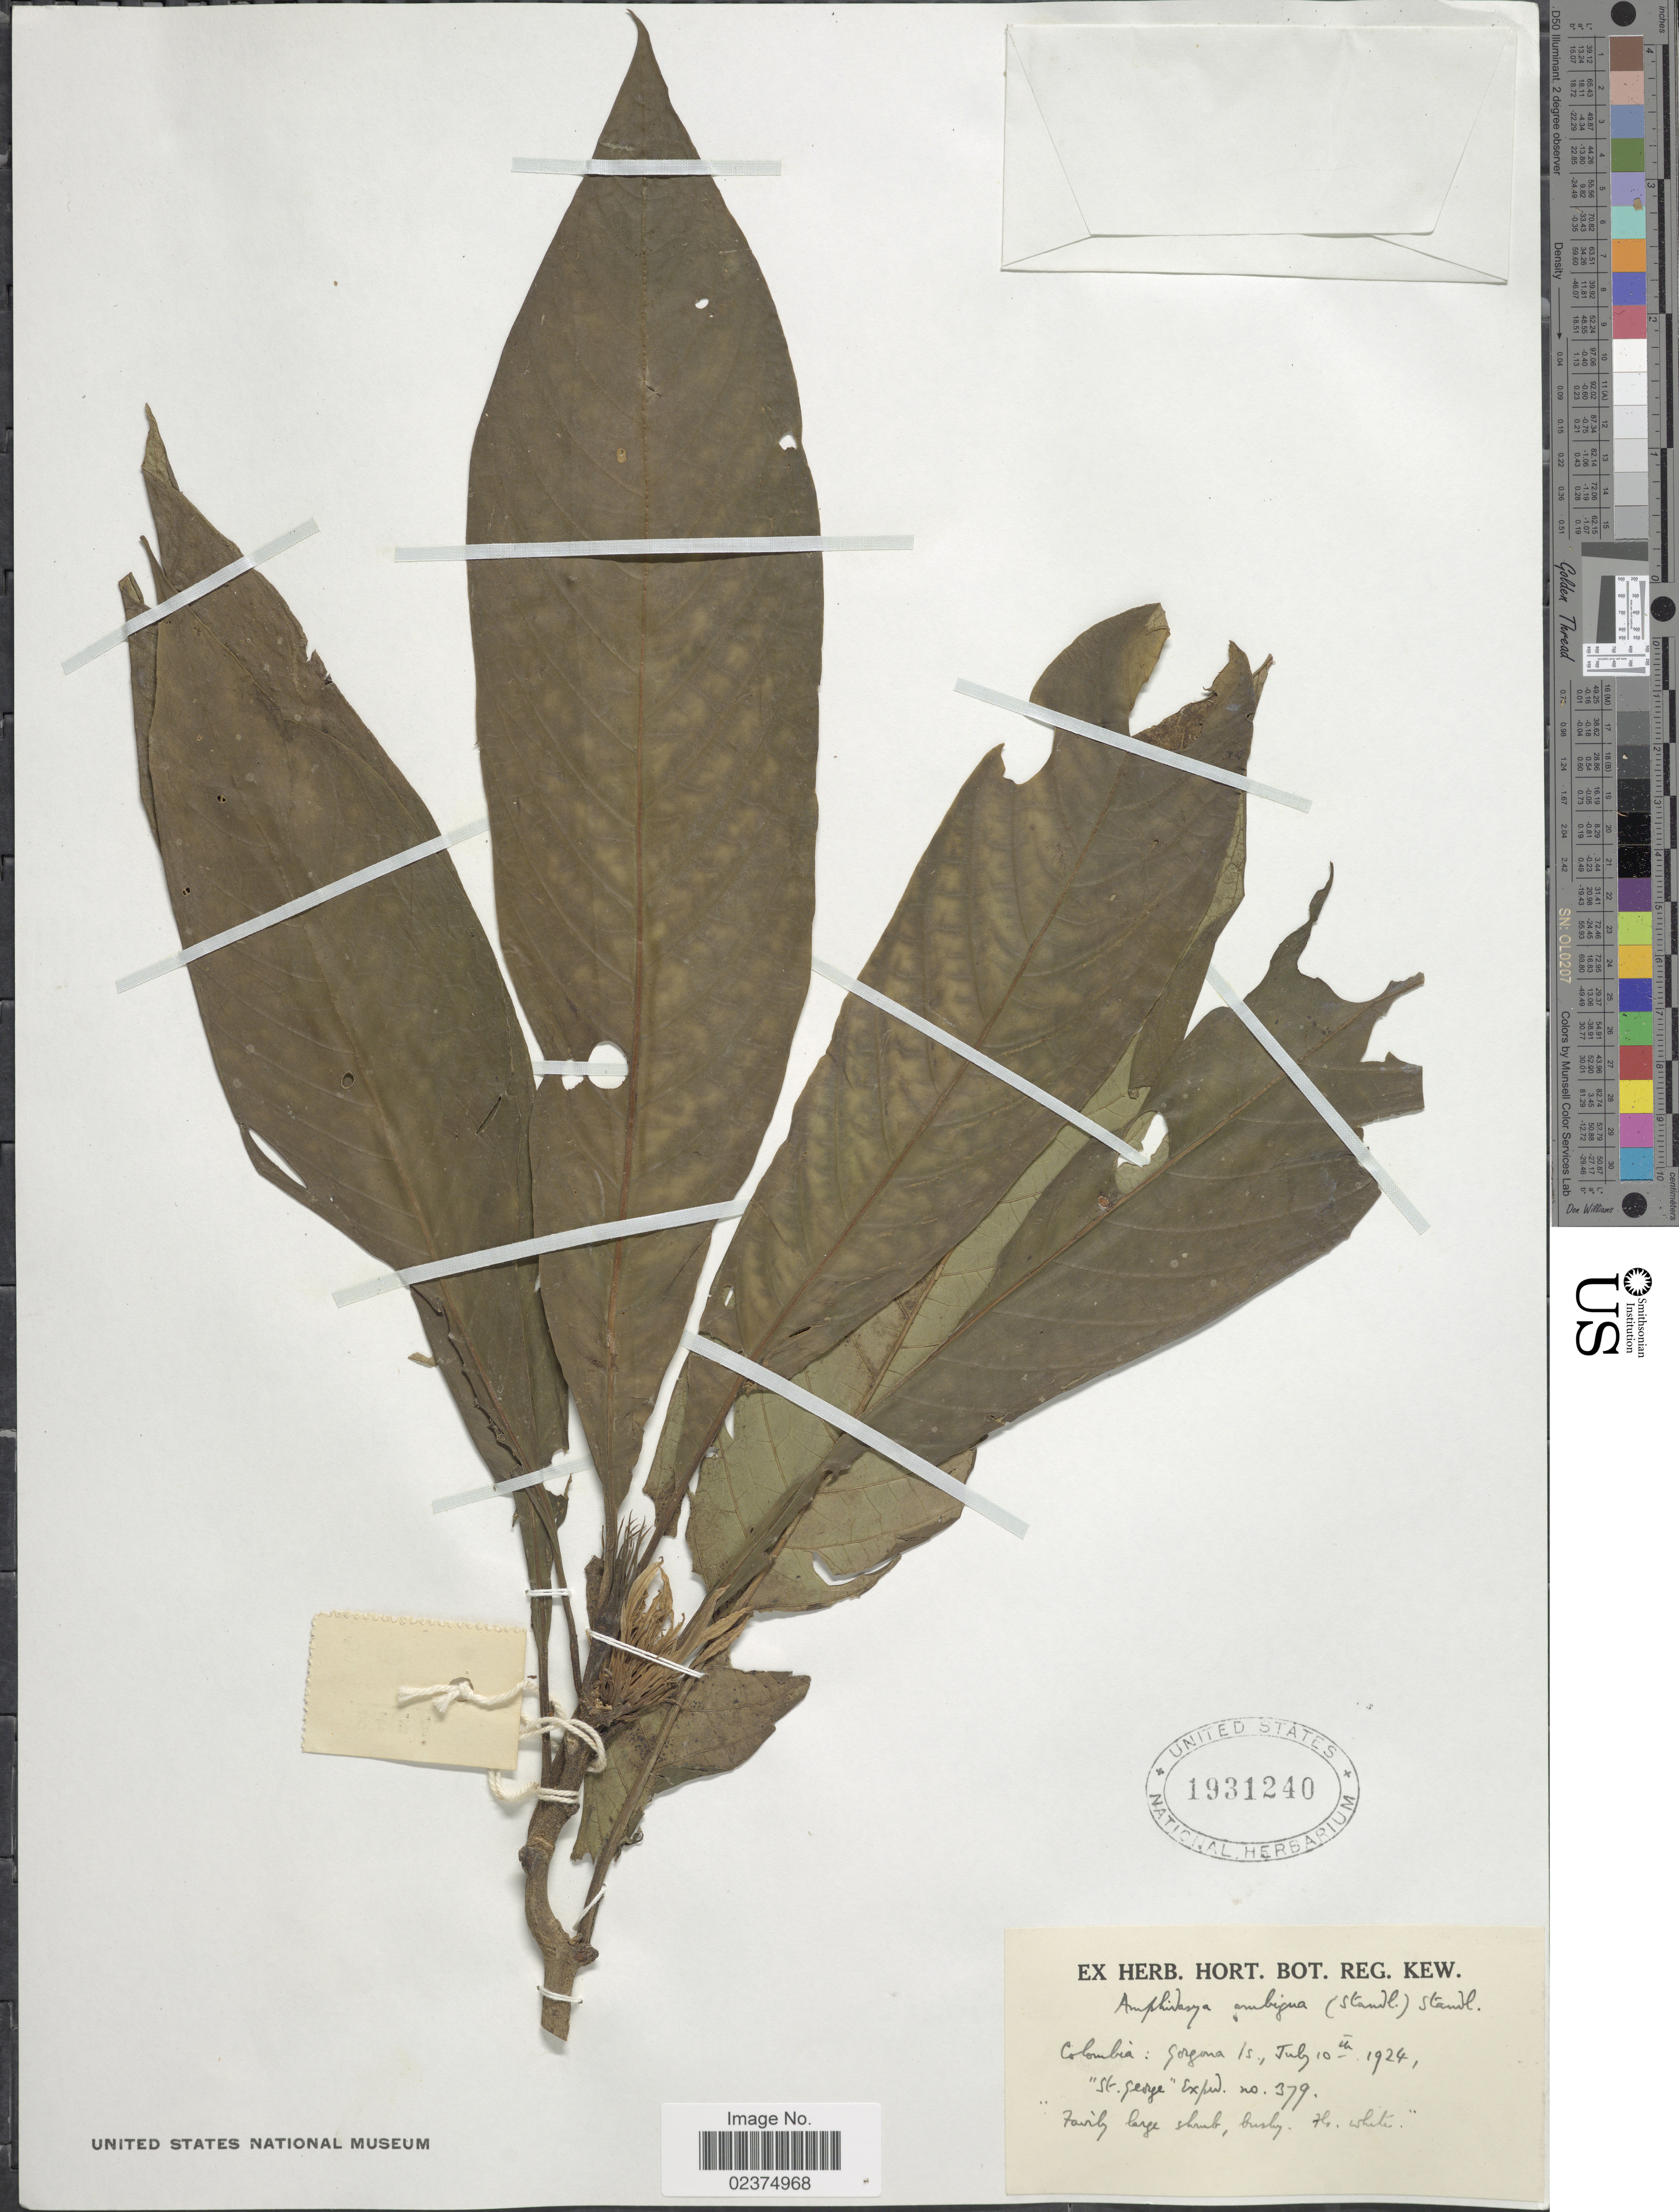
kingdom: Plantae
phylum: Tracheophyta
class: Magnoliopsida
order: Gentianales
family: Rubiaceae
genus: Amphidasya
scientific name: Amphidasya ambigua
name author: Standl.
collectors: St. George Exped.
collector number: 379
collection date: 1924-07-10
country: Colombia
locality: Gorgona Is.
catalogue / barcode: US 1931240